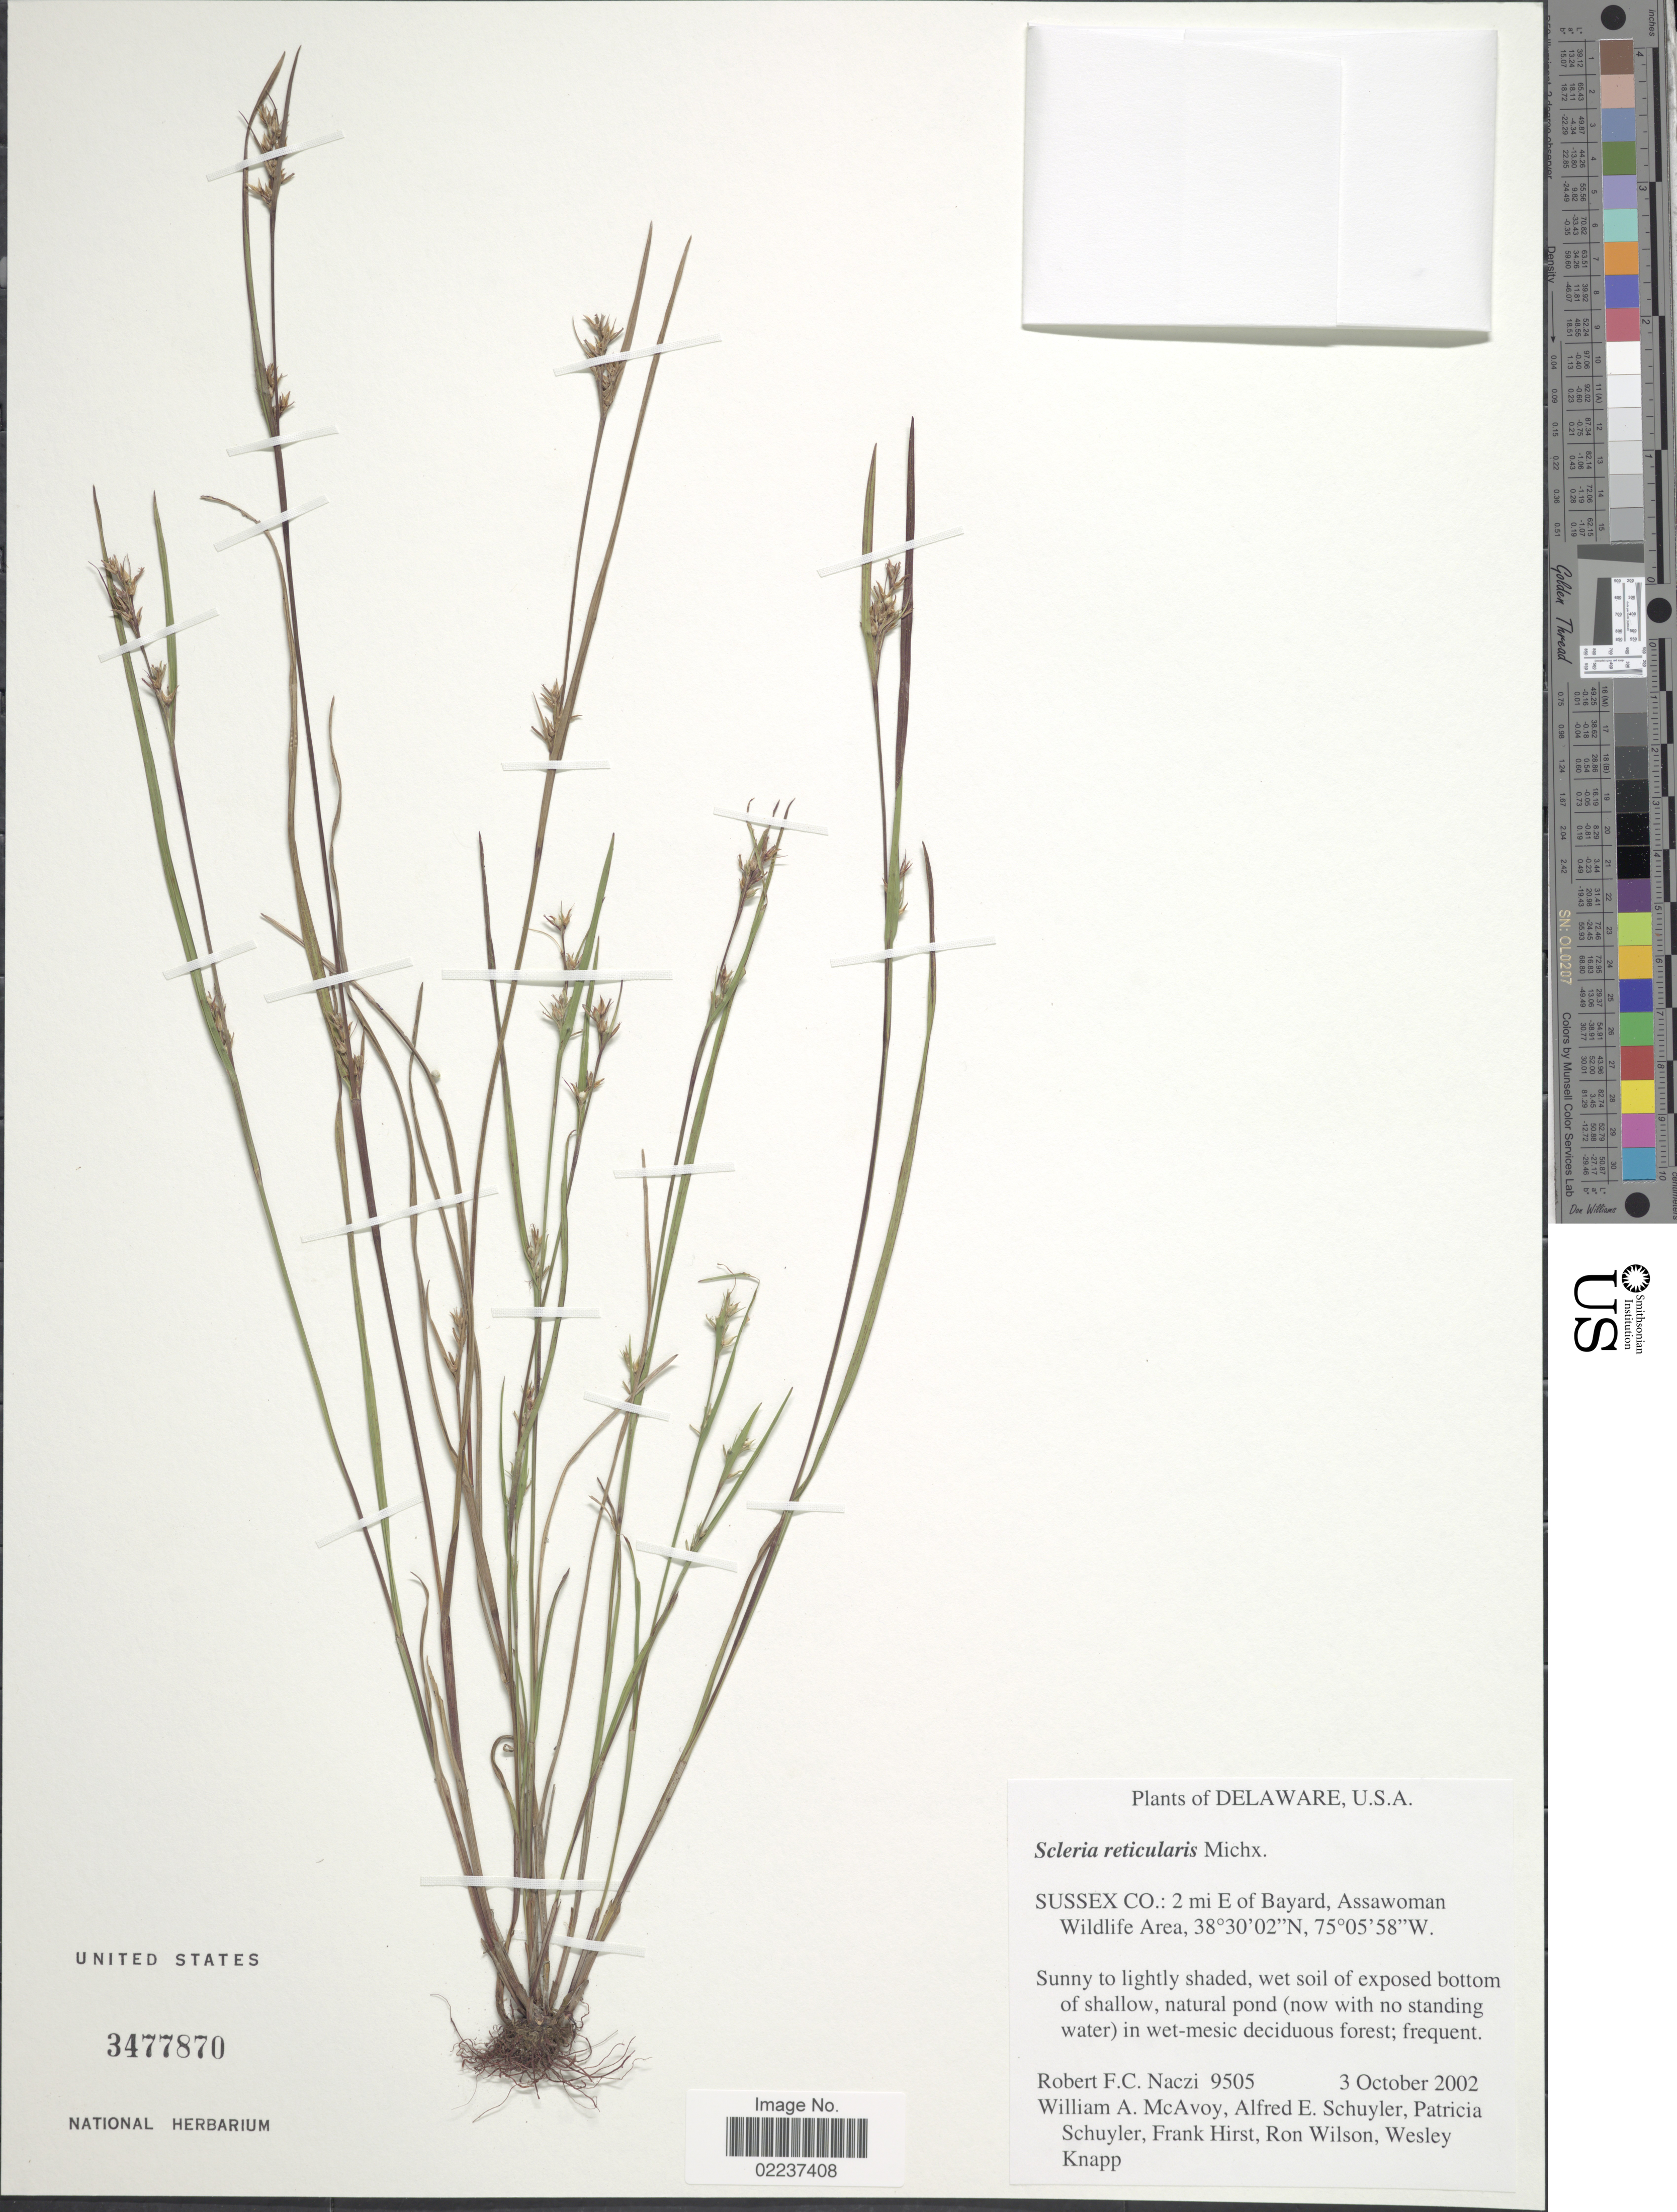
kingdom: Plantae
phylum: Tracheophyta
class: Liliopsida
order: Poales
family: Cyperaceae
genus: Scleria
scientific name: Scleria reticularis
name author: Michx.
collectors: R. F. C. Naczi, W. McAvoy, A. Schuyler, P. Schuyler & et al.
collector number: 9505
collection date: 2002-10-03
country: United States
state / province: Delaware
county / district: Sussex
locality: Sussex Co.: 2 mi E of Bayard, Assawoman, Wildlife Area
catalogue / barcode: US 3477870